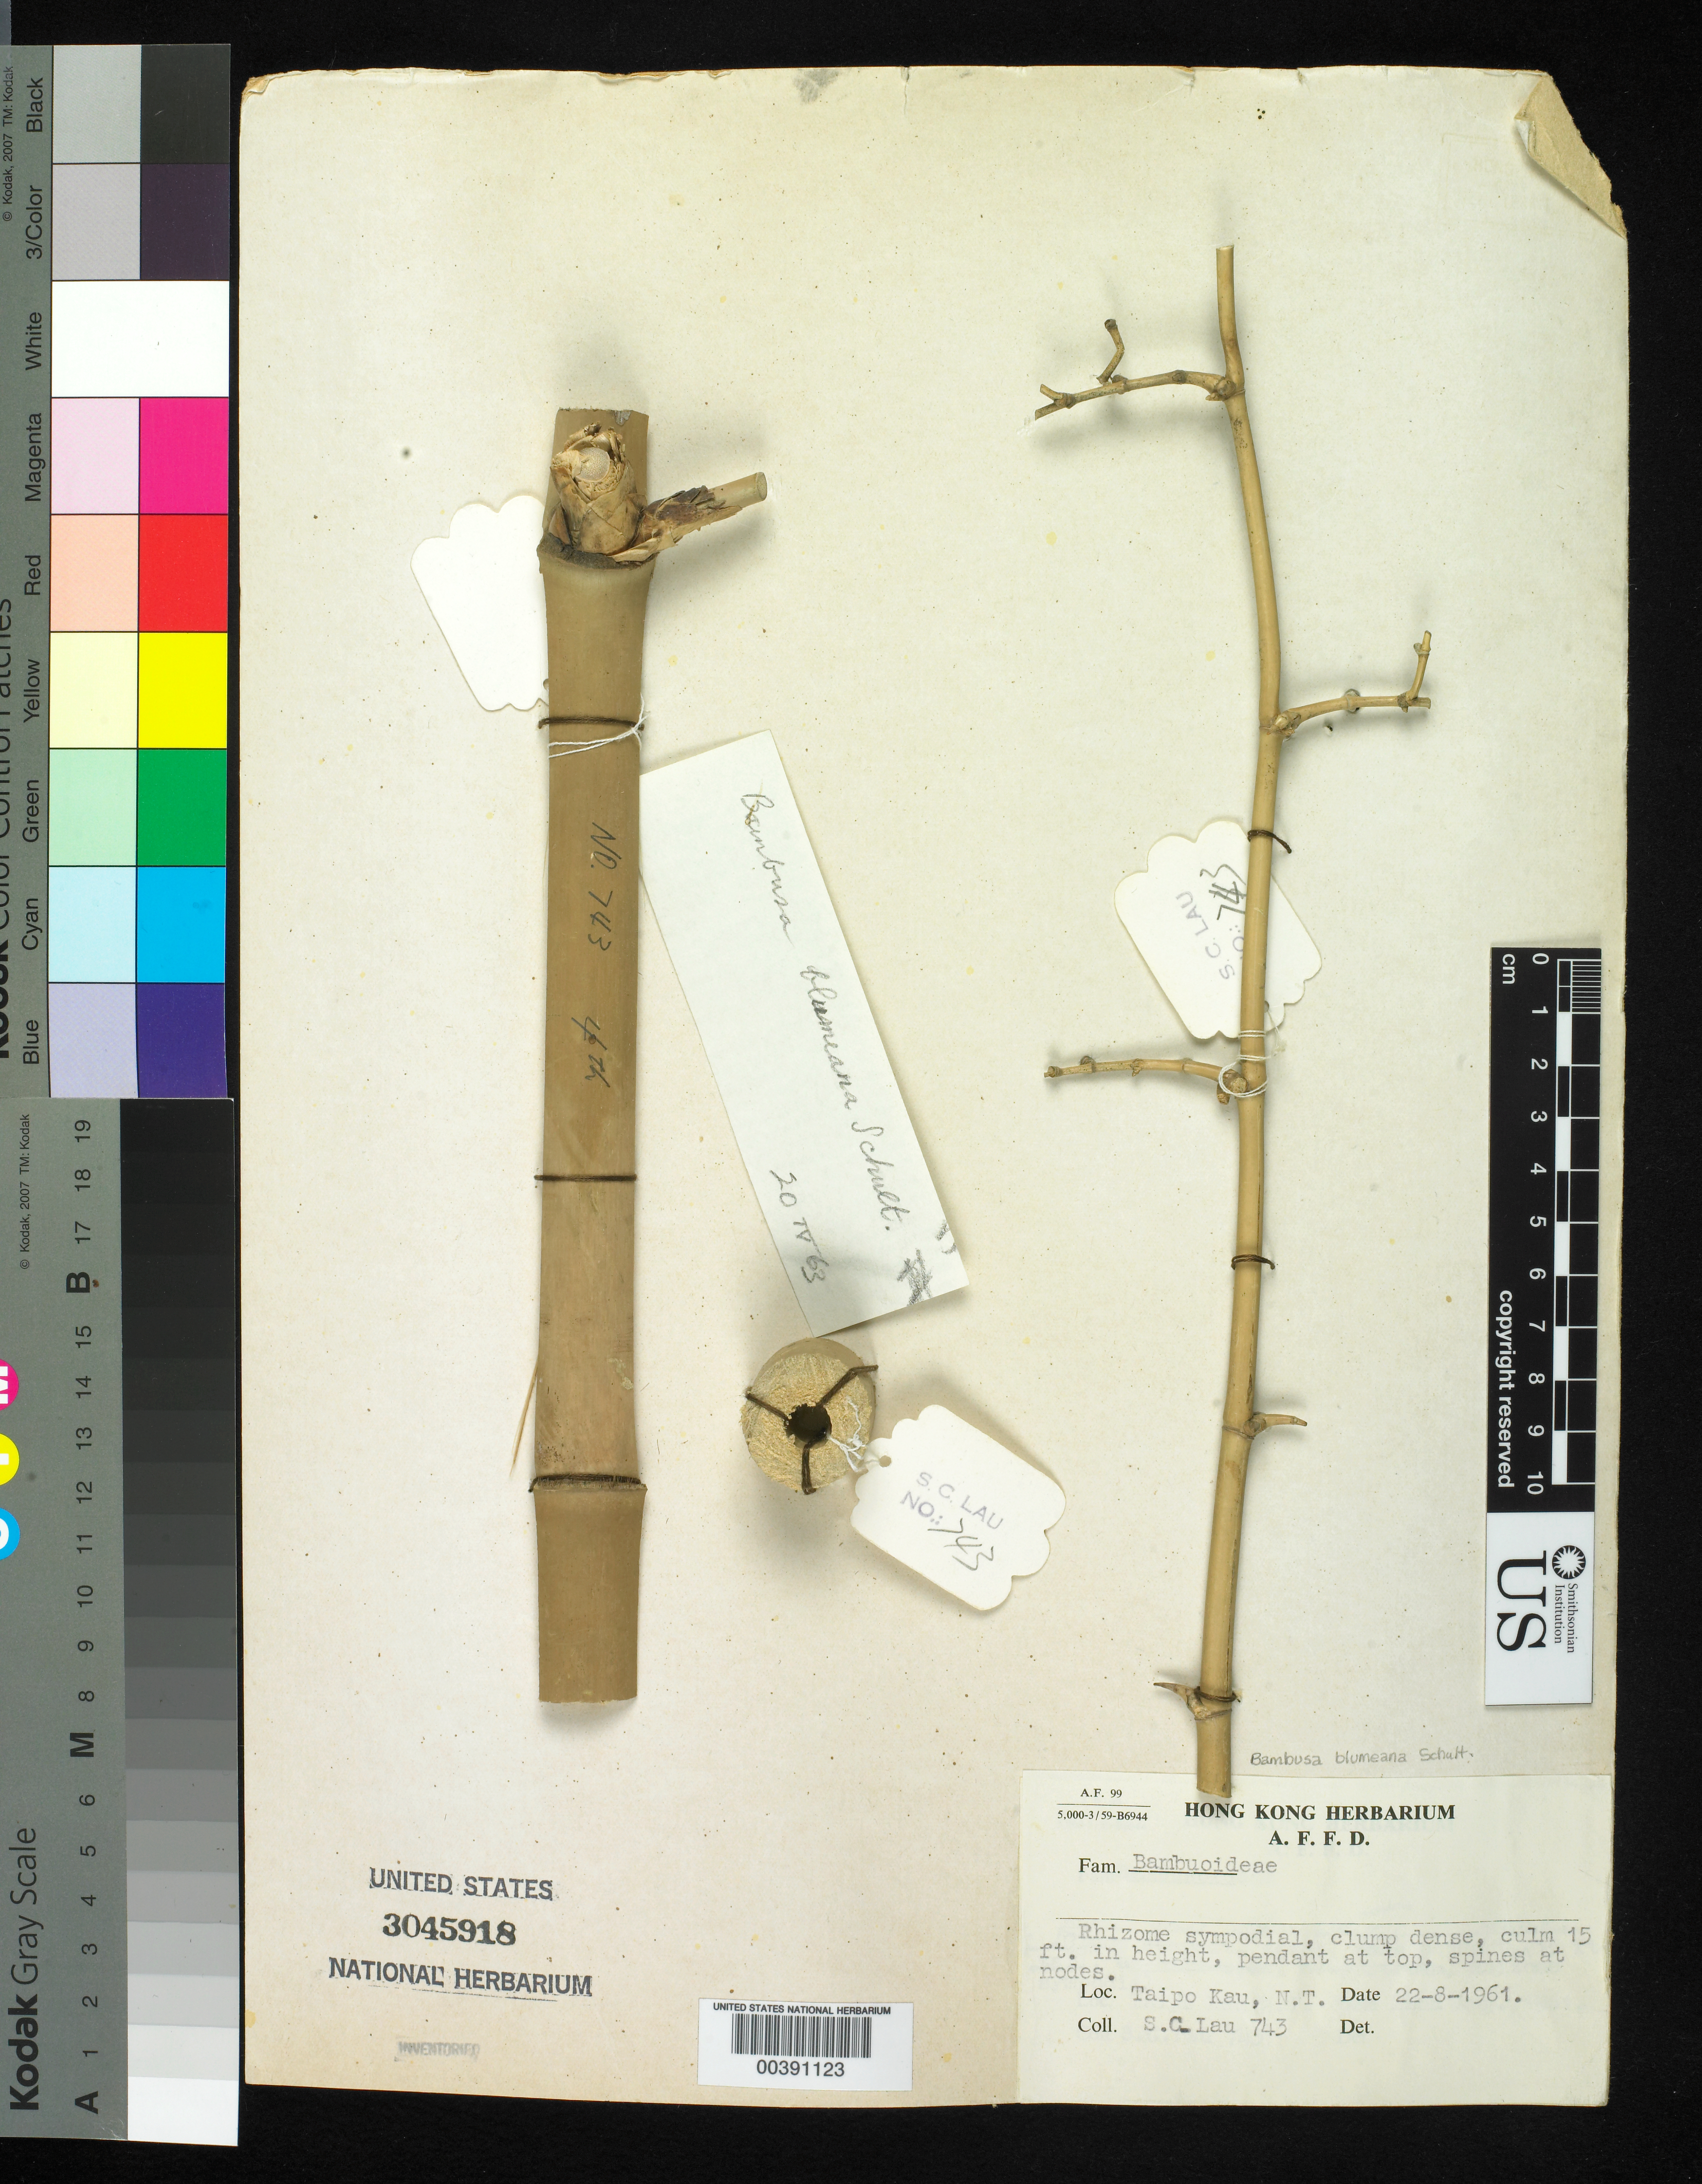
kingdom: Plantae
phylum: Tracheophyta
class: Liliopsida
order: Poales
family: Poaceae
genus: Bambusa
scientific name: Bambusa spinosa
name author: Roxb.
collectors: S. C. Lau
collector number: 743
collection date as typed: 22 Aug 1961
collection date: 1961-08-22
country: China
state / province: Hong Kong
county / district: New Territories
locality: Taipo kau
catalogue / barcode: US 3045918